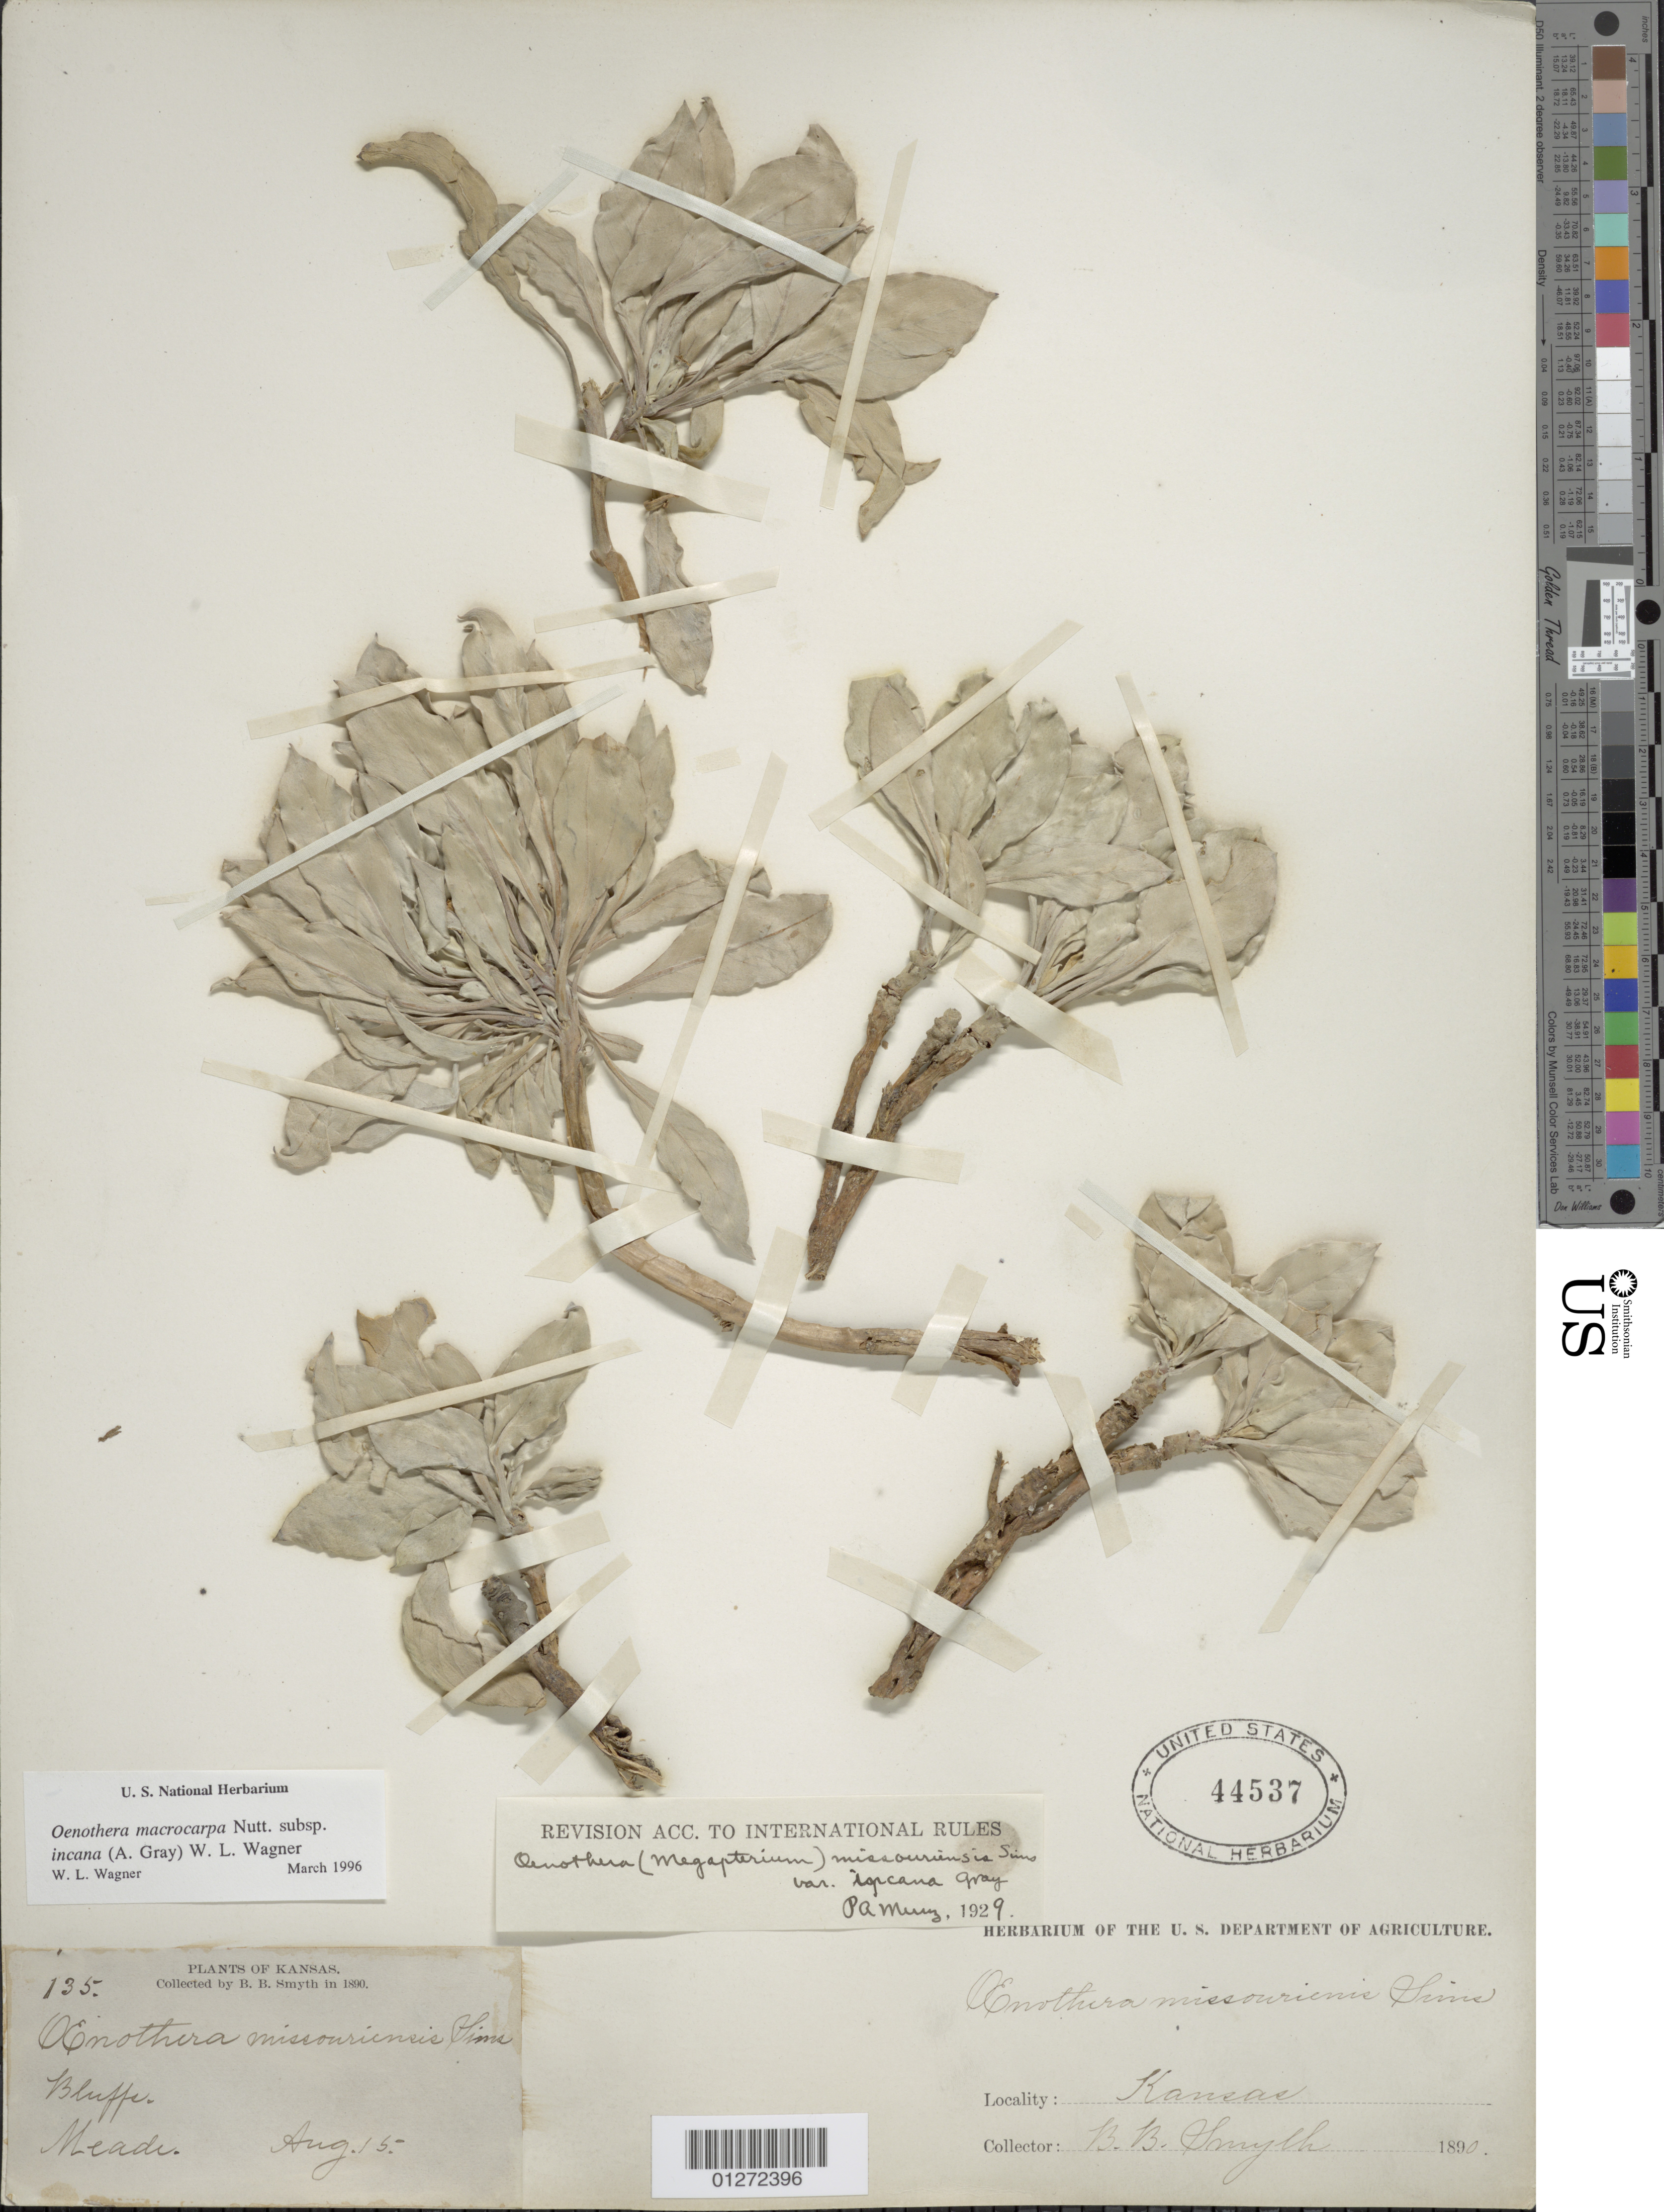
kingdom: Plantae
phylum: Tracheophyta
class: Magnoliopsida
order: Myrtales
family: Onagraceae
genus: Oenothera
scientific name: Oenothera macrocarpa subsp. incana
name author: (A. Gray) W.L. Wagner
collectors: B. Smyth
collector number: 135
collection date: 1890-08-15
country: United States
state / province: Kansas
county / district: Meade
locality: Bluffs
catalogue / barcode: US 44537